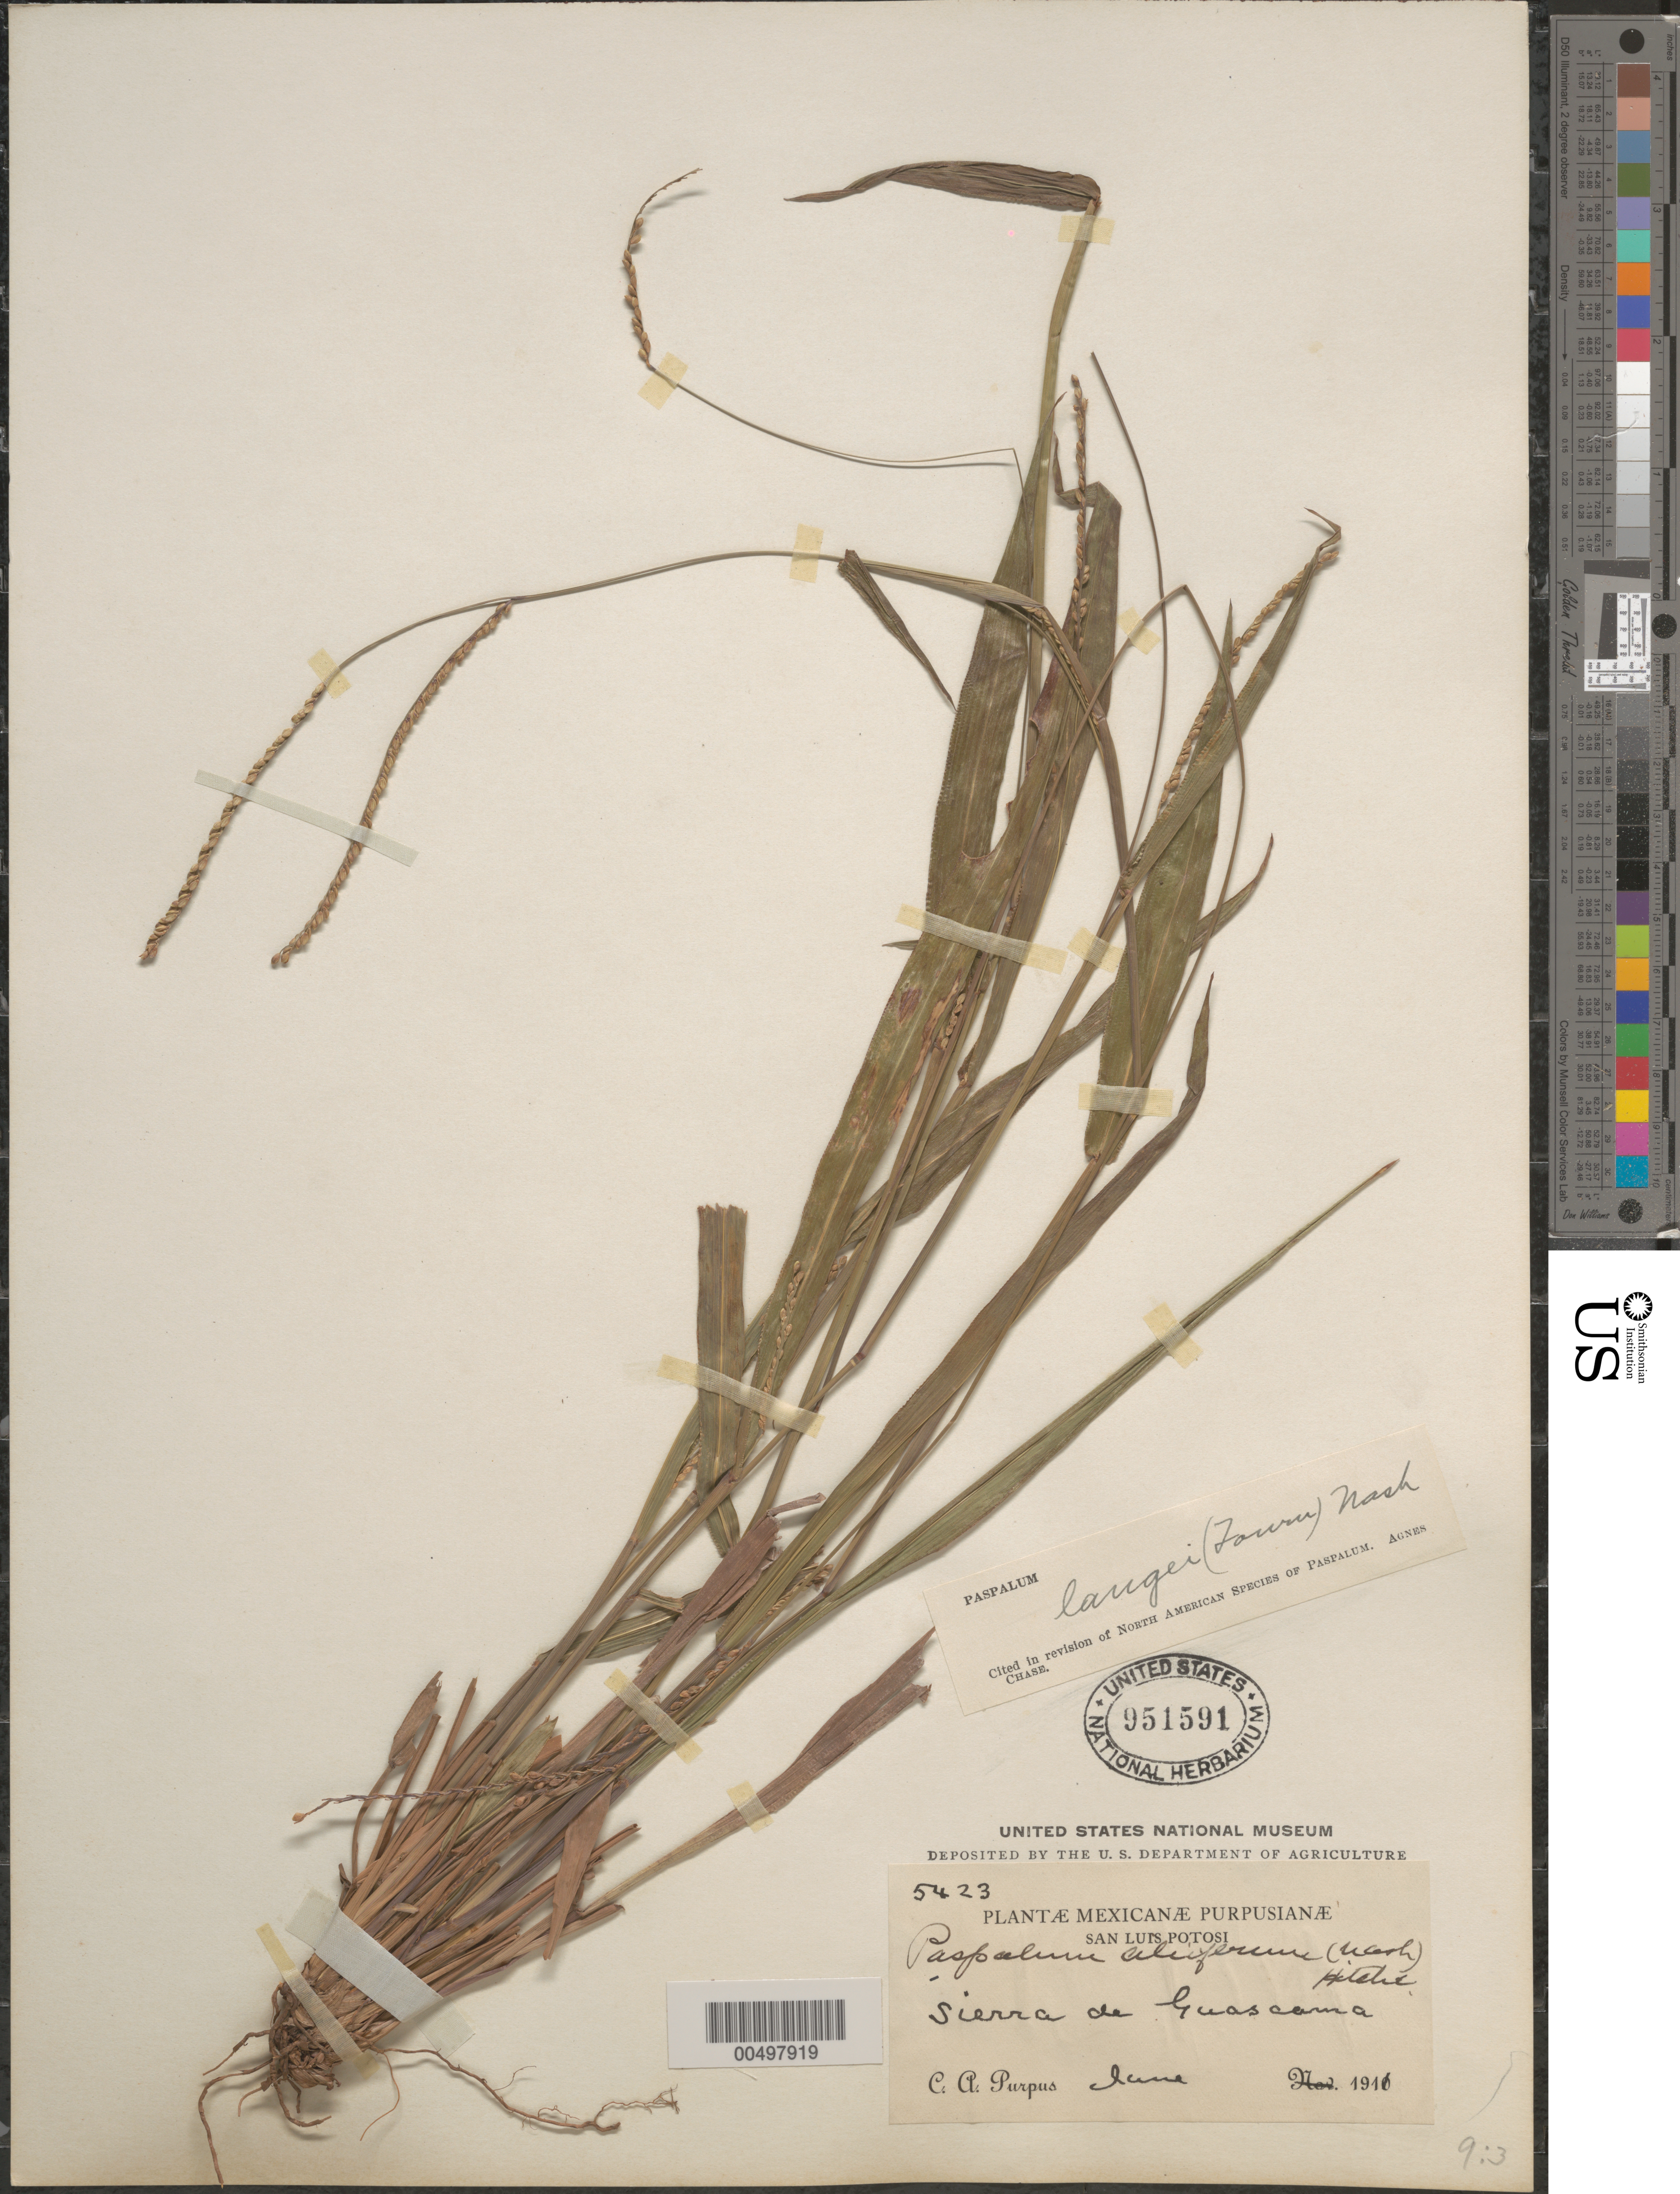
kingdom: Plantae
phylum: Tracheophyta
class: Liliopsida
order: Poales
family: Poaceae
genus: Paspalum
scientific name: Paspalum langei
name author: (E. Fourn.) Nash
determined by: Chase, [M.] Agnes, (US)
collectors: C. A. Purpus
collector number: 5423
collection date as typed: Jun 1911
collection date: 1911-06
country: Mexico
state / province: San Luis Potosi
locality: Sierra de Guascama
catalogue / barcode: US 951591